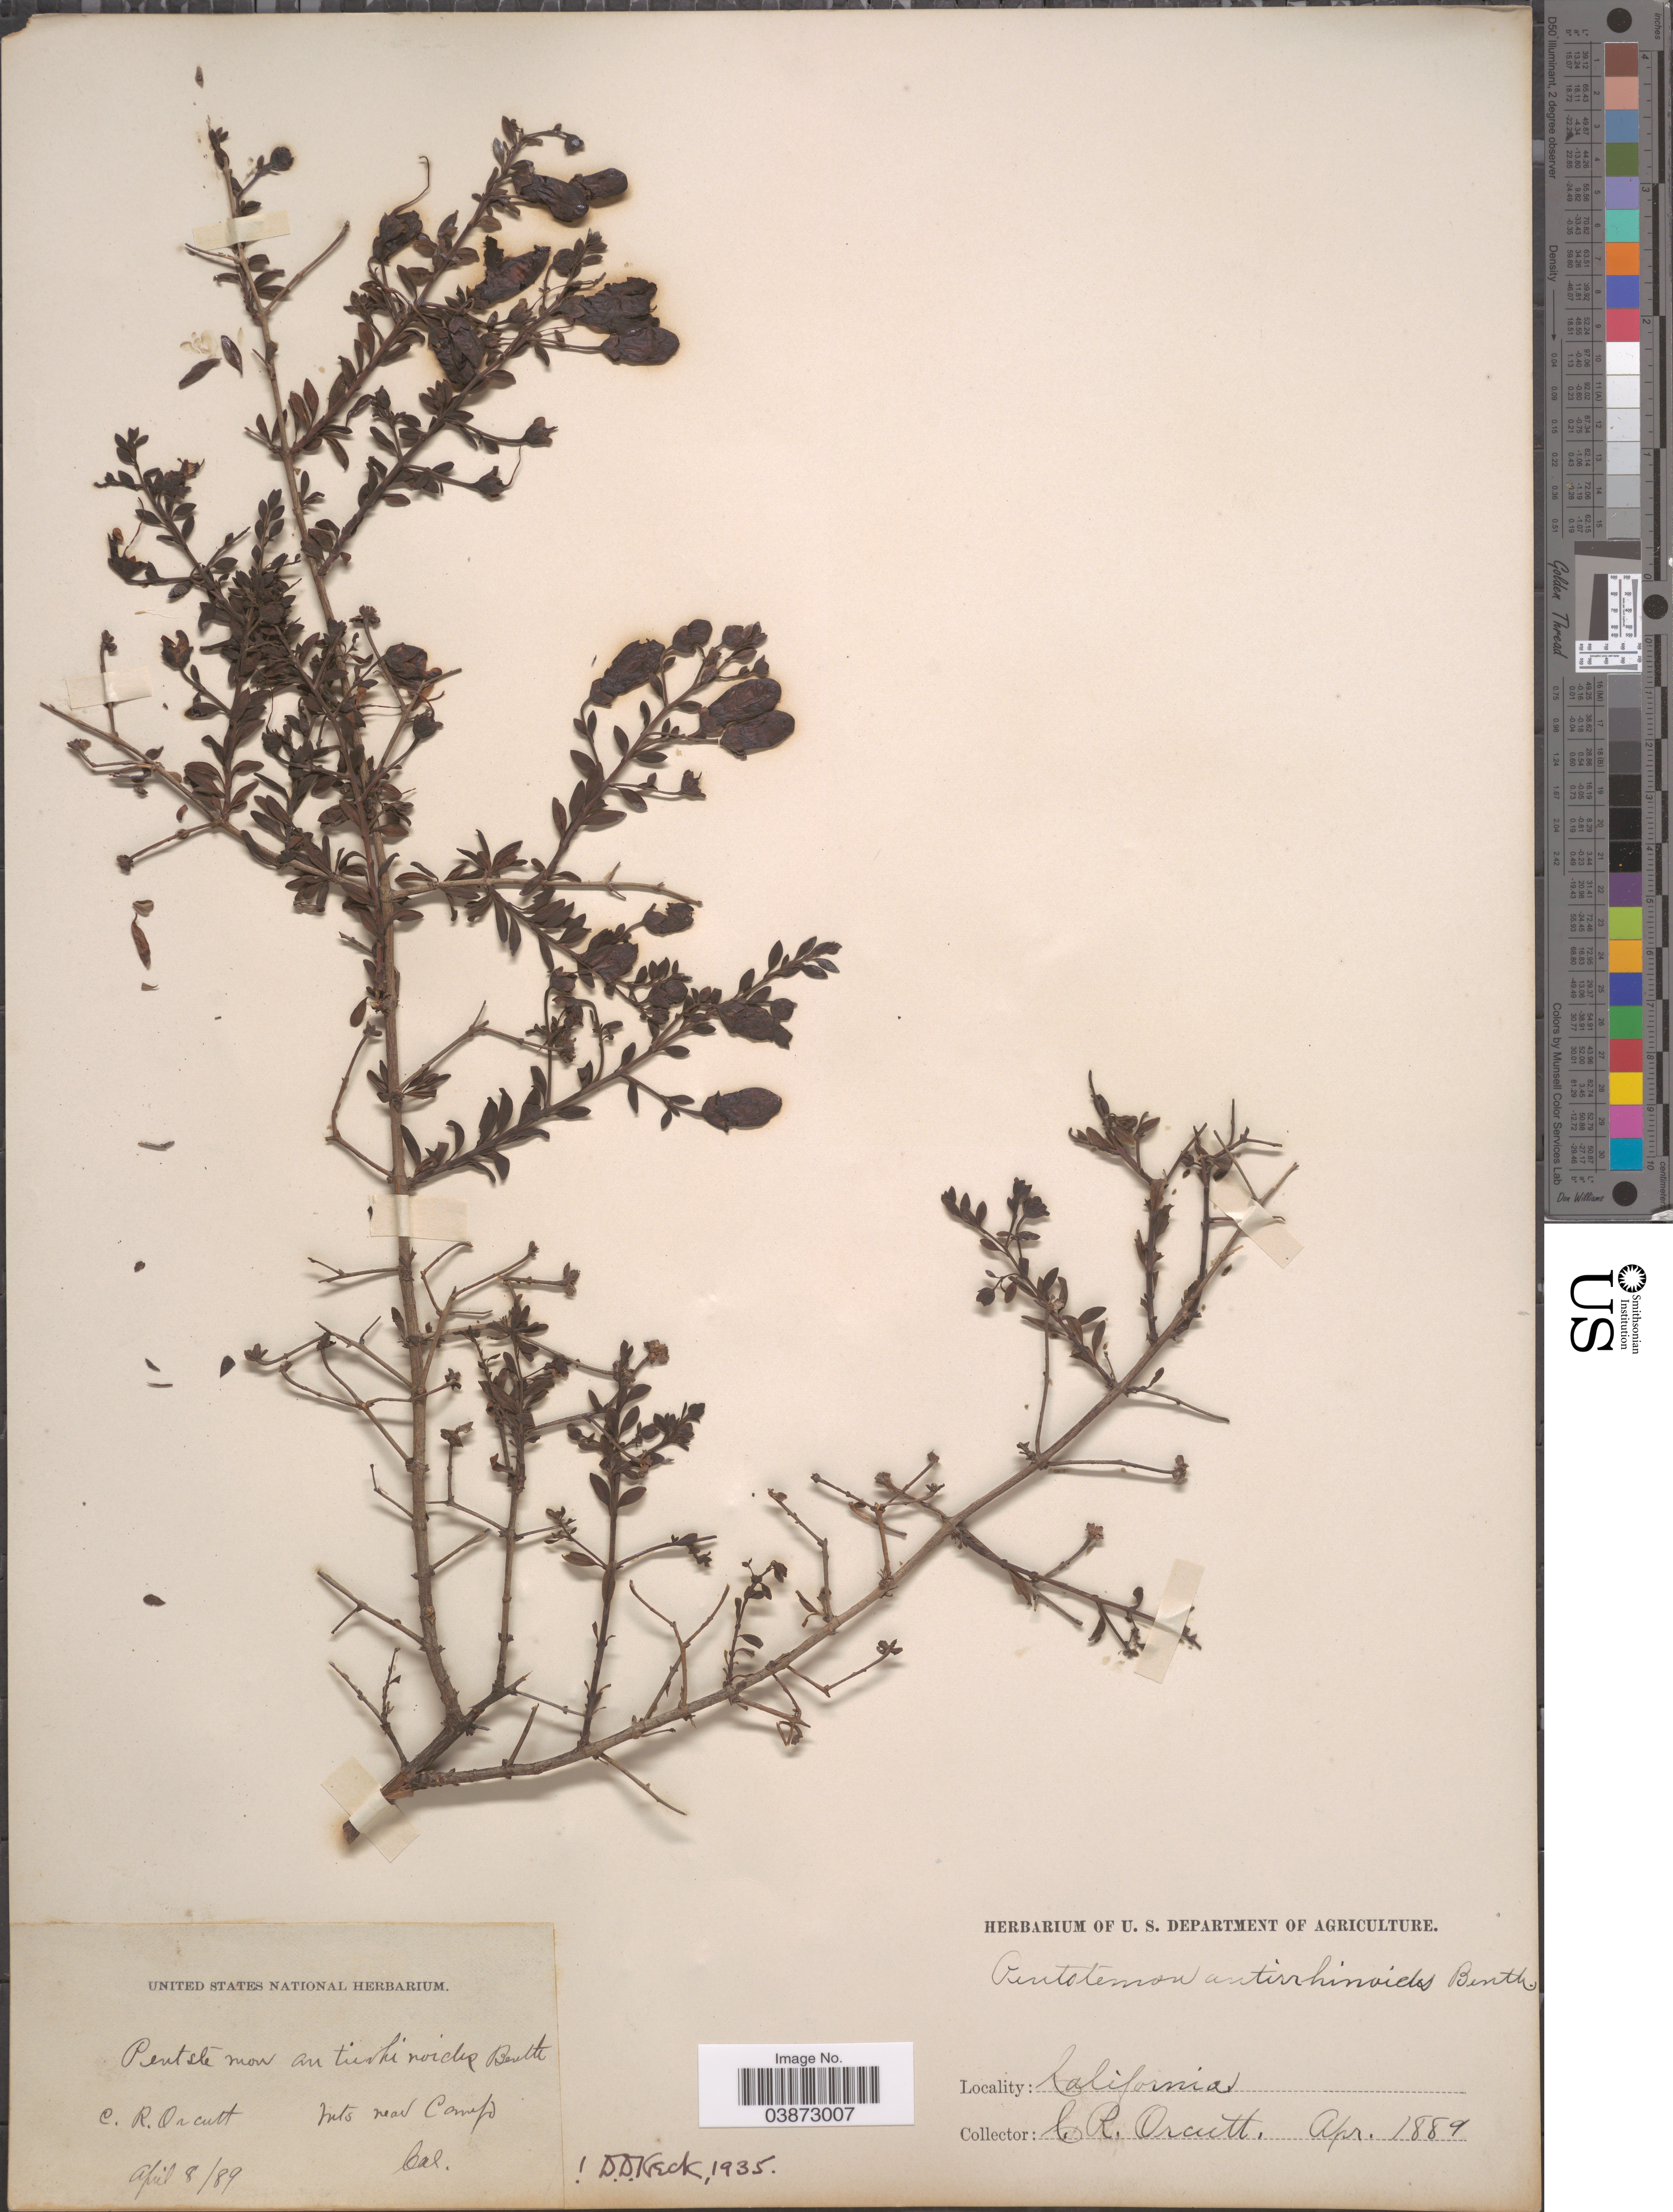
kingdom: Plantae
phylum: Tracheophyta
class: Magnoliopsida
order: Lamiales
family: Plantaginaceae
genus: Penstemon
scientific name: Penstemon antirrhinoides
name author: Benth.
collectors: C. R. Orcutt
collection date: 1889-04-08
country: United States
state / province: California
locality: Mts near Camp.